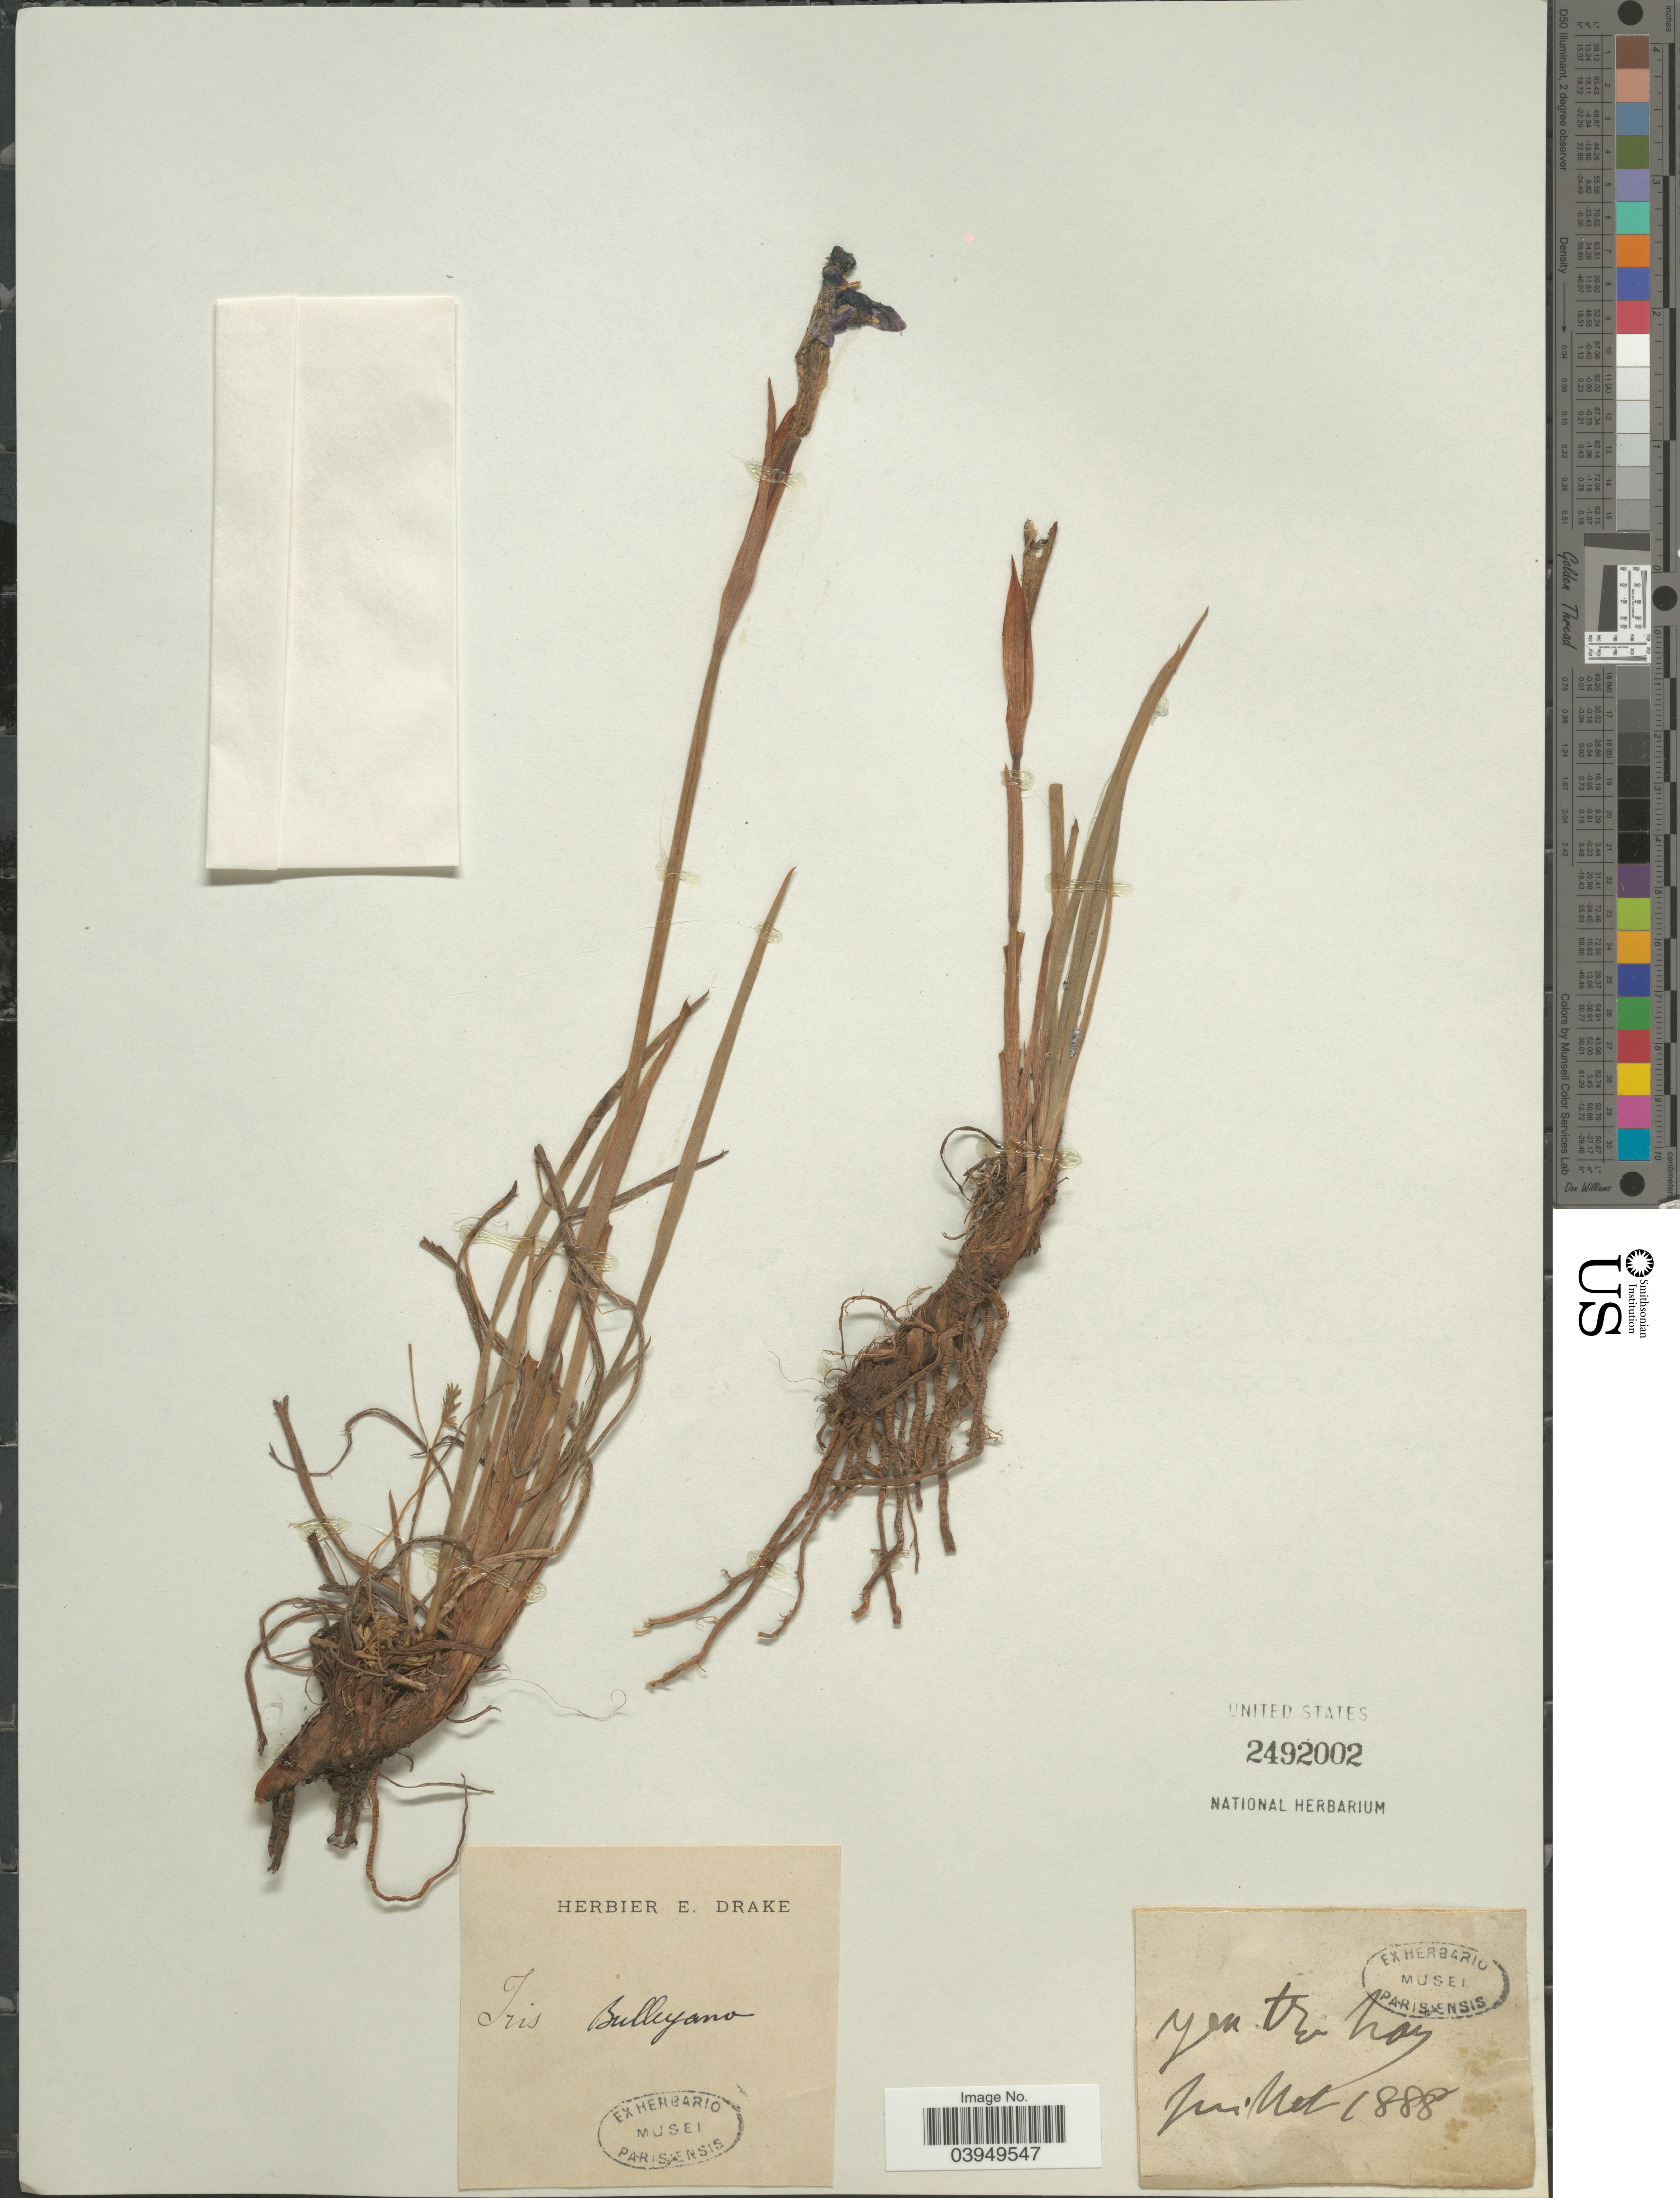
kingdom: Plantae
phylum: Tracheophyta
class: Liliopsida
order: Asparagales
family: Iridaceae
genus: Iris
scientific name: Iris bulleyana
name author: Dykes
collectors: ex herb. E. Drake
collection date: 1888-07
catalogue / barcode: US 2492002